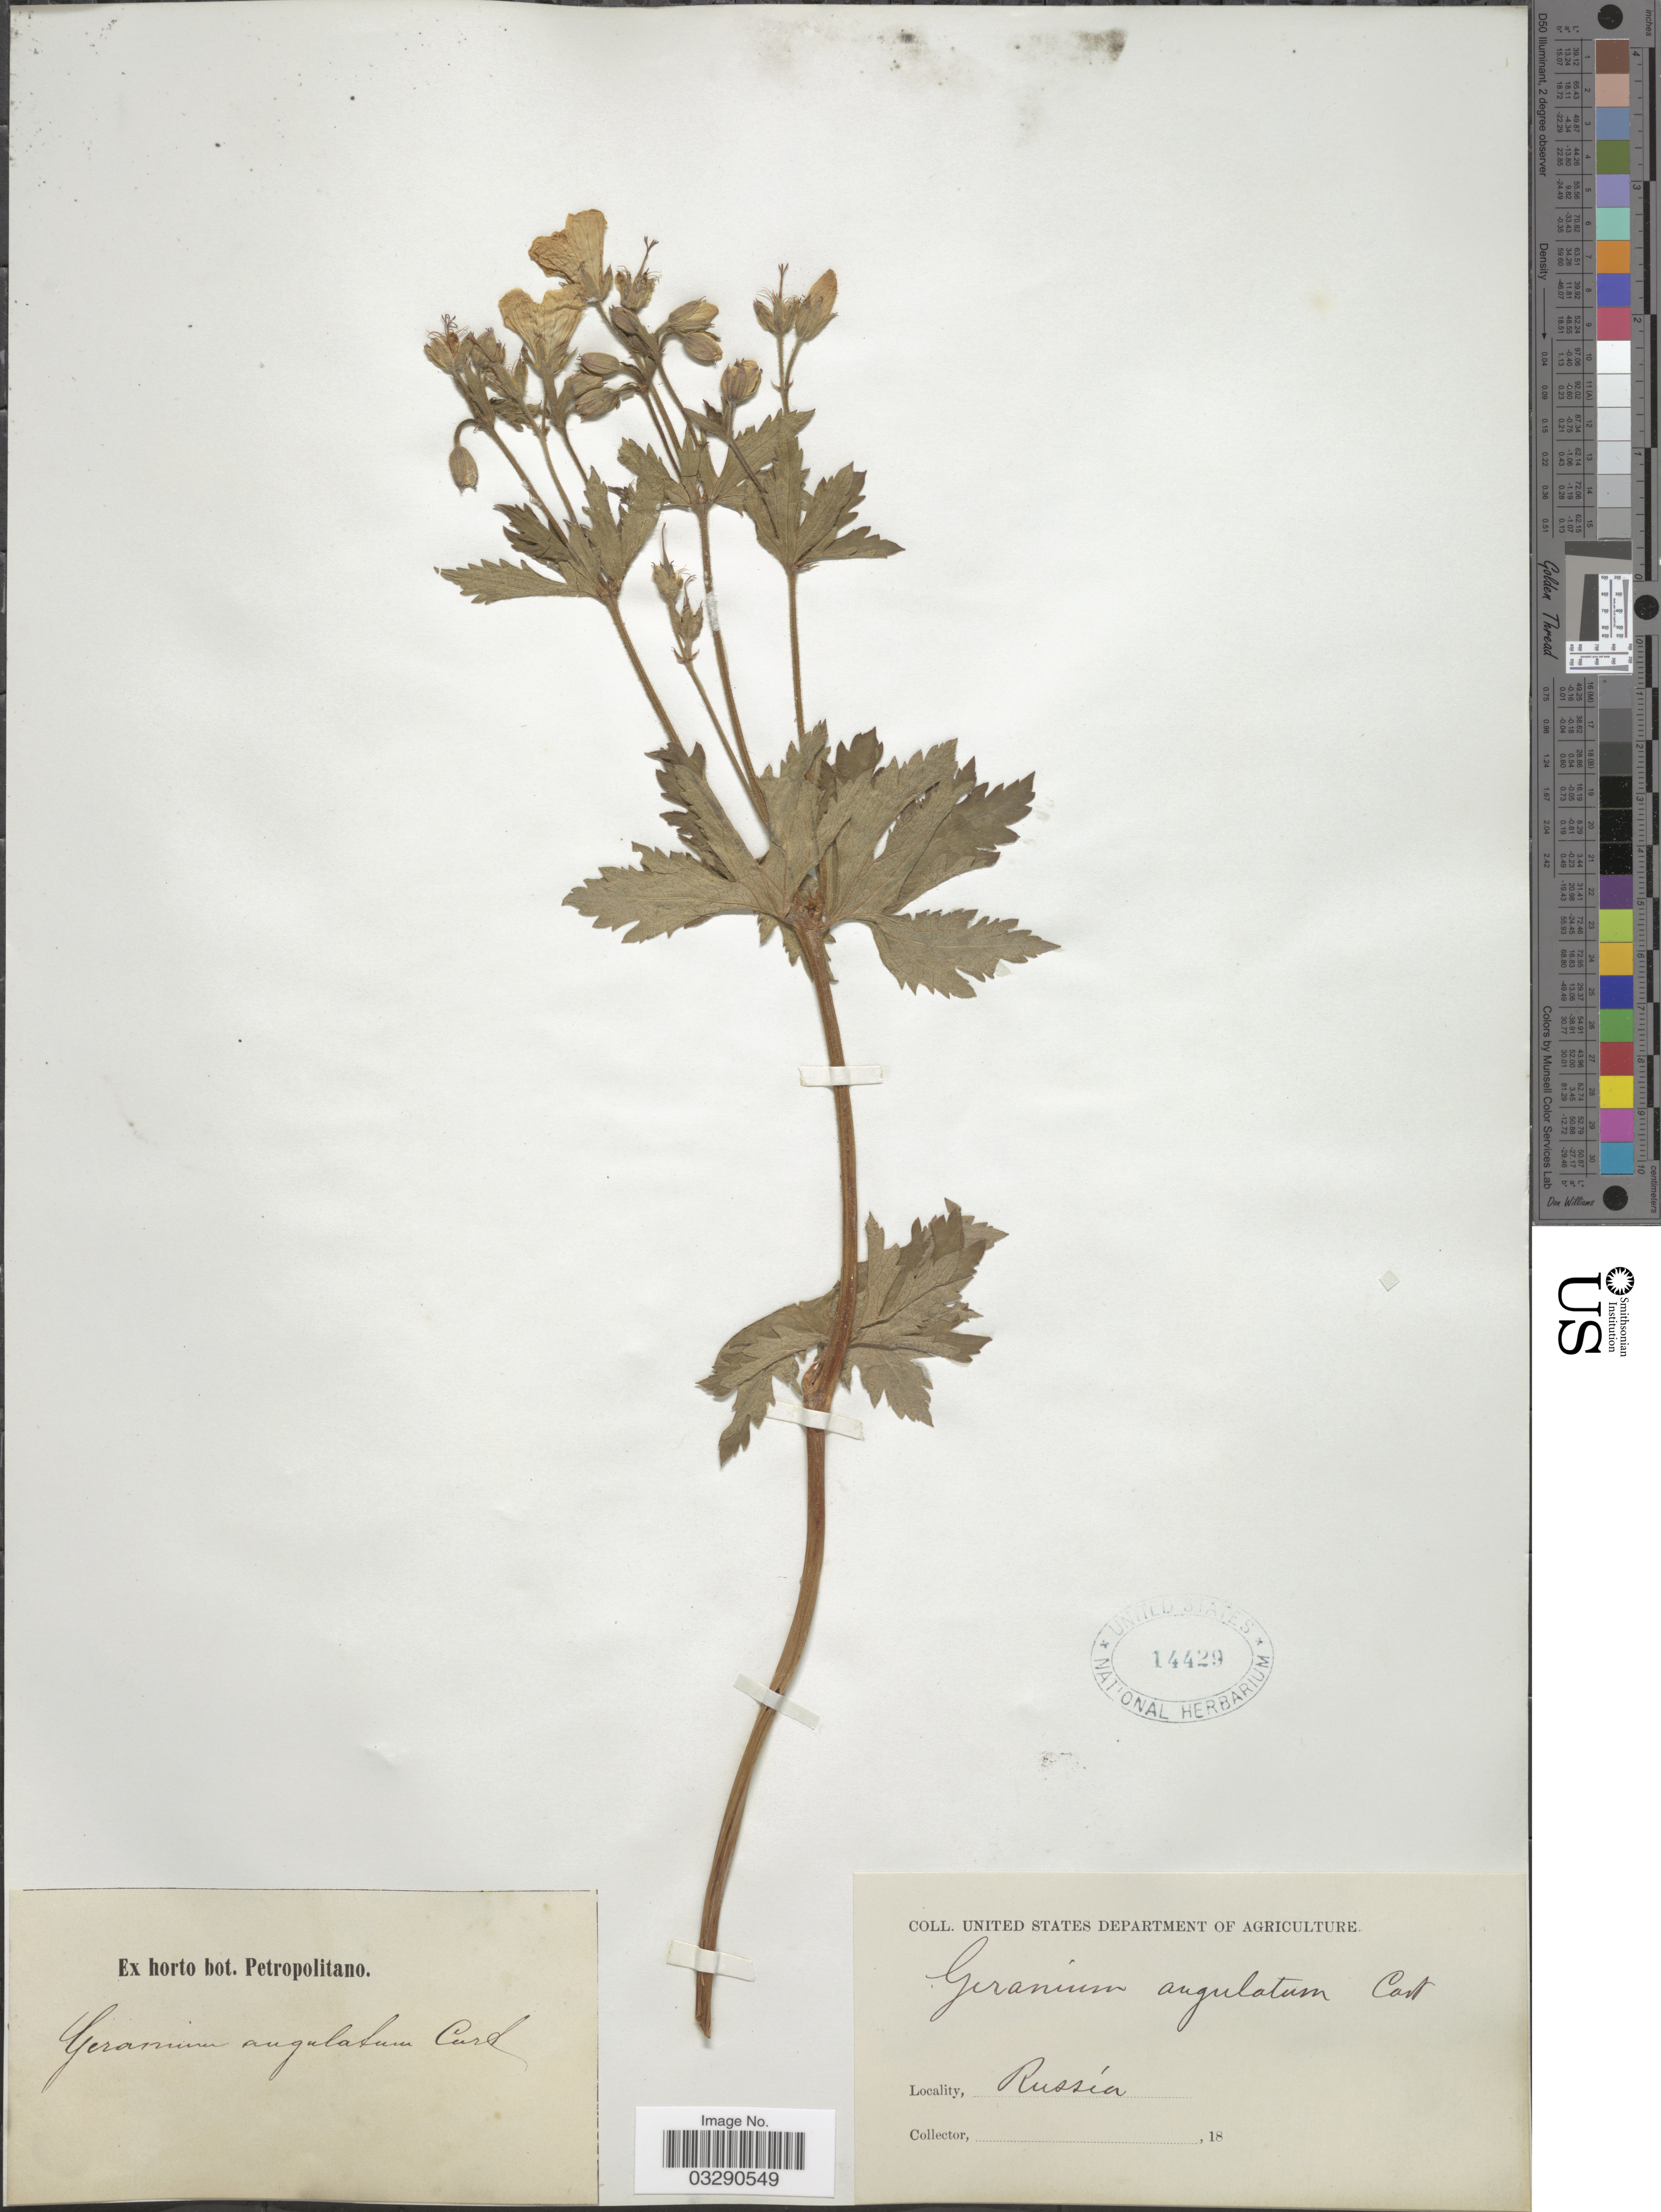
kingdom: Plantae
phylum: Tracheophyta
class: Magnoliopsida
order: Geraniales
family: Geraniaceae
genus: Geranium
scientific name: Geranium angulatum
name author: Curtis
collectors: United States Department of Agriculture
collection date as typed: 18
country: Russian Federation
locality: Russia.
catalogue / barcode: US 14429